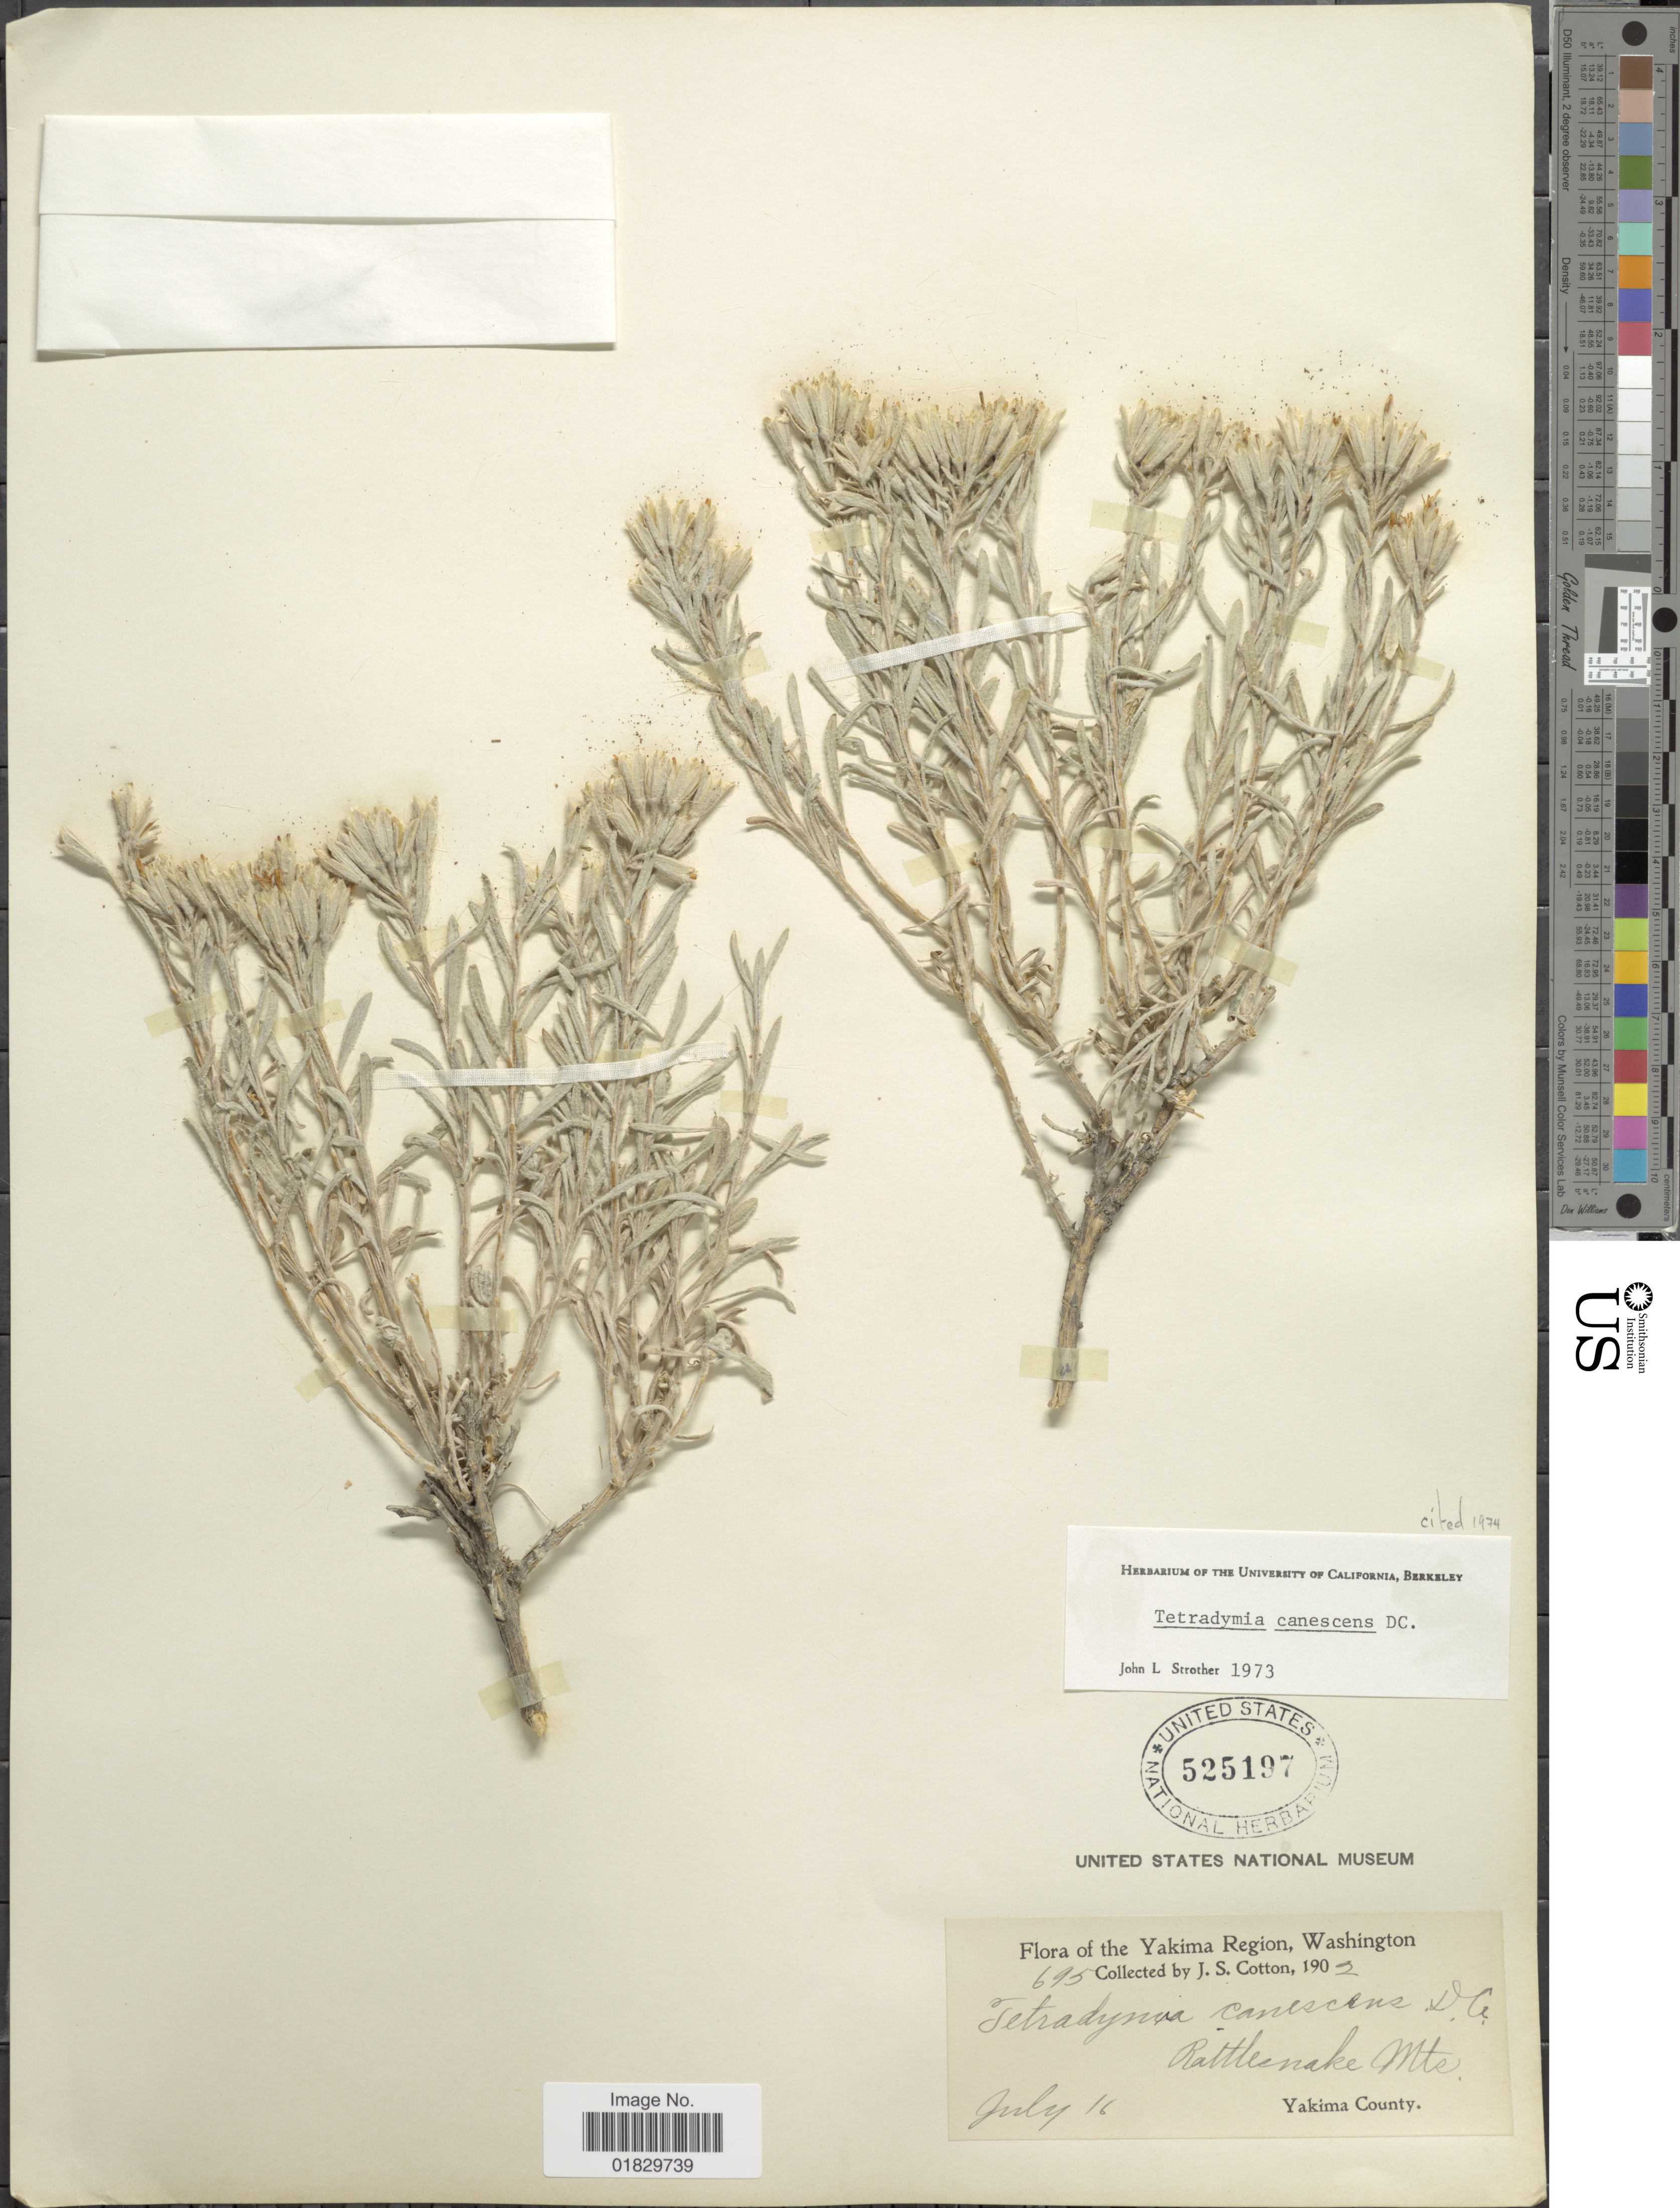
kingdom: Plantae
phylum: Tracheophyta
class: Magnoliopsida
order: Asterales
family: Asteraceae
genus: Tetradymia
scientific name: Tetradymia canescens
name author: DC.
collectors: J. S. Cotton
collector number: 695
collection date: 1902-07-16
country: United States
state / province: Washington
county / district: Yakima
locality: Yakima Region, Washington. Rattlesnake Mts., Yakima County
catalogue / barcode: US 525197